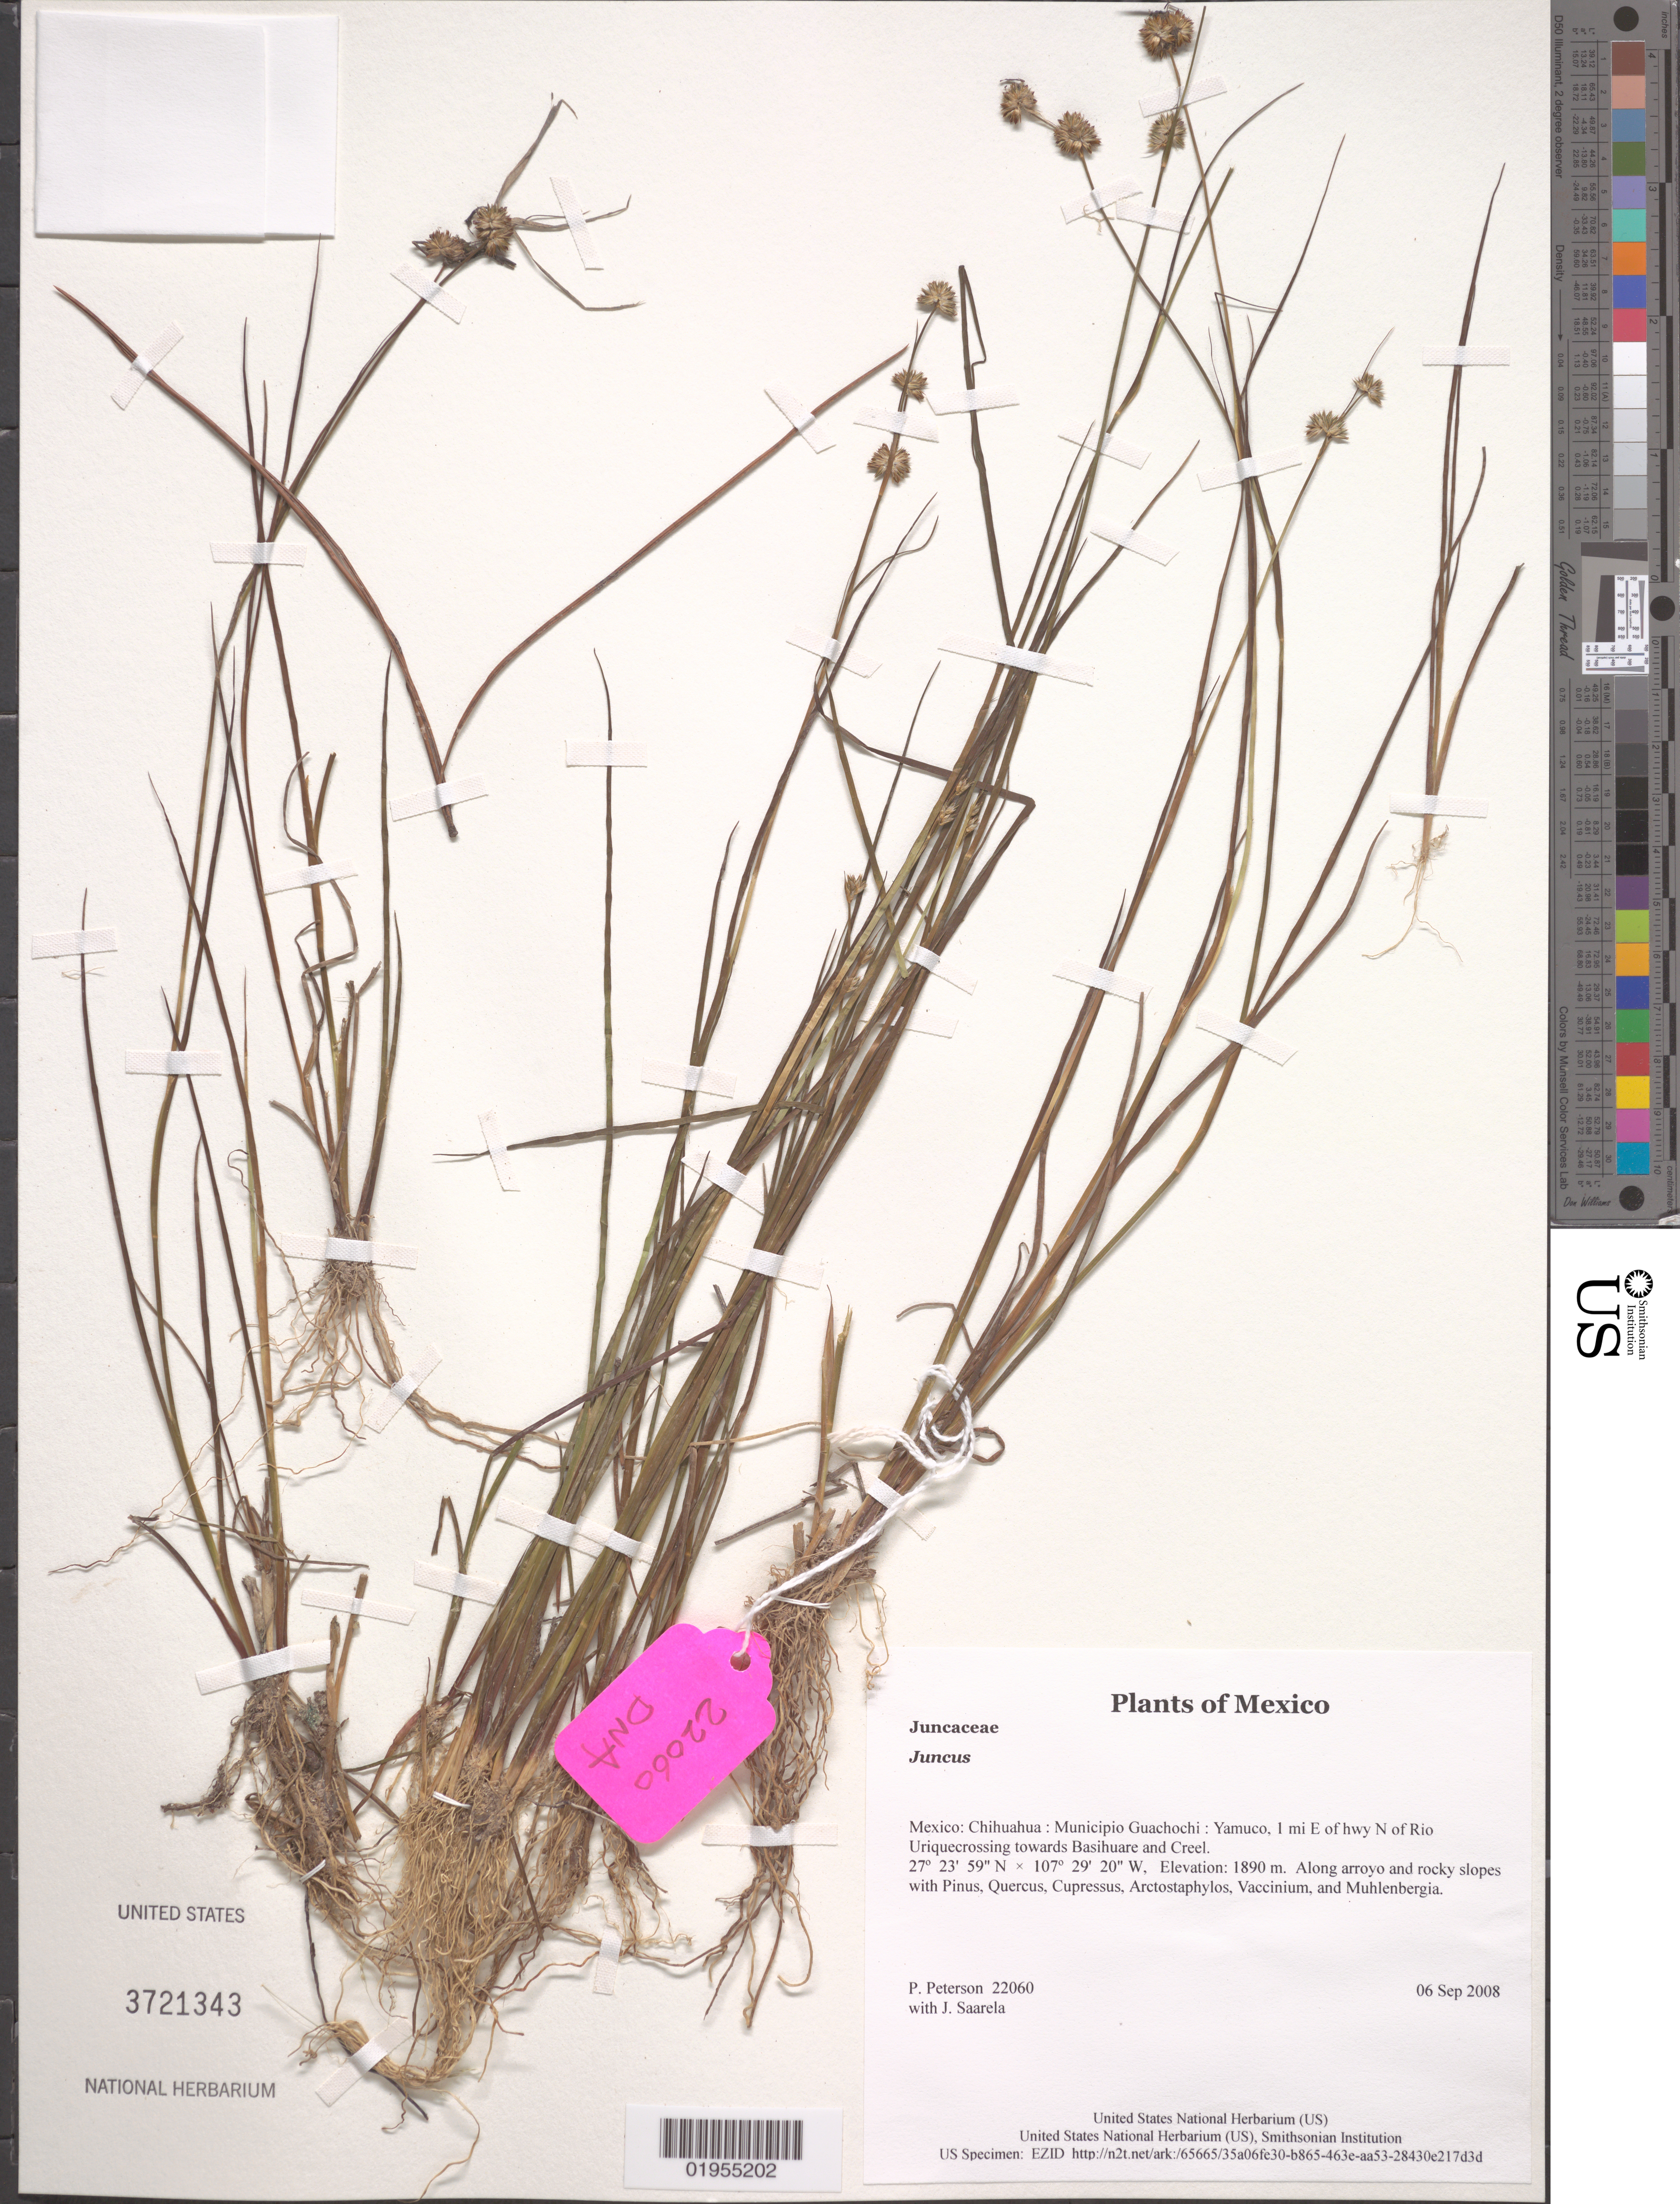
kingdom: Plantae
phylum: Tracheophyta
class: Liliopsida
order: Poales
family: Juncaceae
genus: Juncus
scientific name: Juncus sp.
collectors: P. M. Peterson & J. Saarela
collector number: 22060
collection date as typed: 06 Sep 2008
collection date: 2008-09-06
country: Mexico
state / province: Chihuahua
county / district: Municipio Guachochi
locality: Yamuco, 1 mi E of hwy N of Rio Uriquecrossing towards Basihuare and Creel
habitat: Along arroyo and rocky slopes with Pinus, Quercus, Cupressus, Arctostaphylos, Vaccinium, and Muhlenbergia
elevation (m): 1890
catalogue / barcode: US 3721343